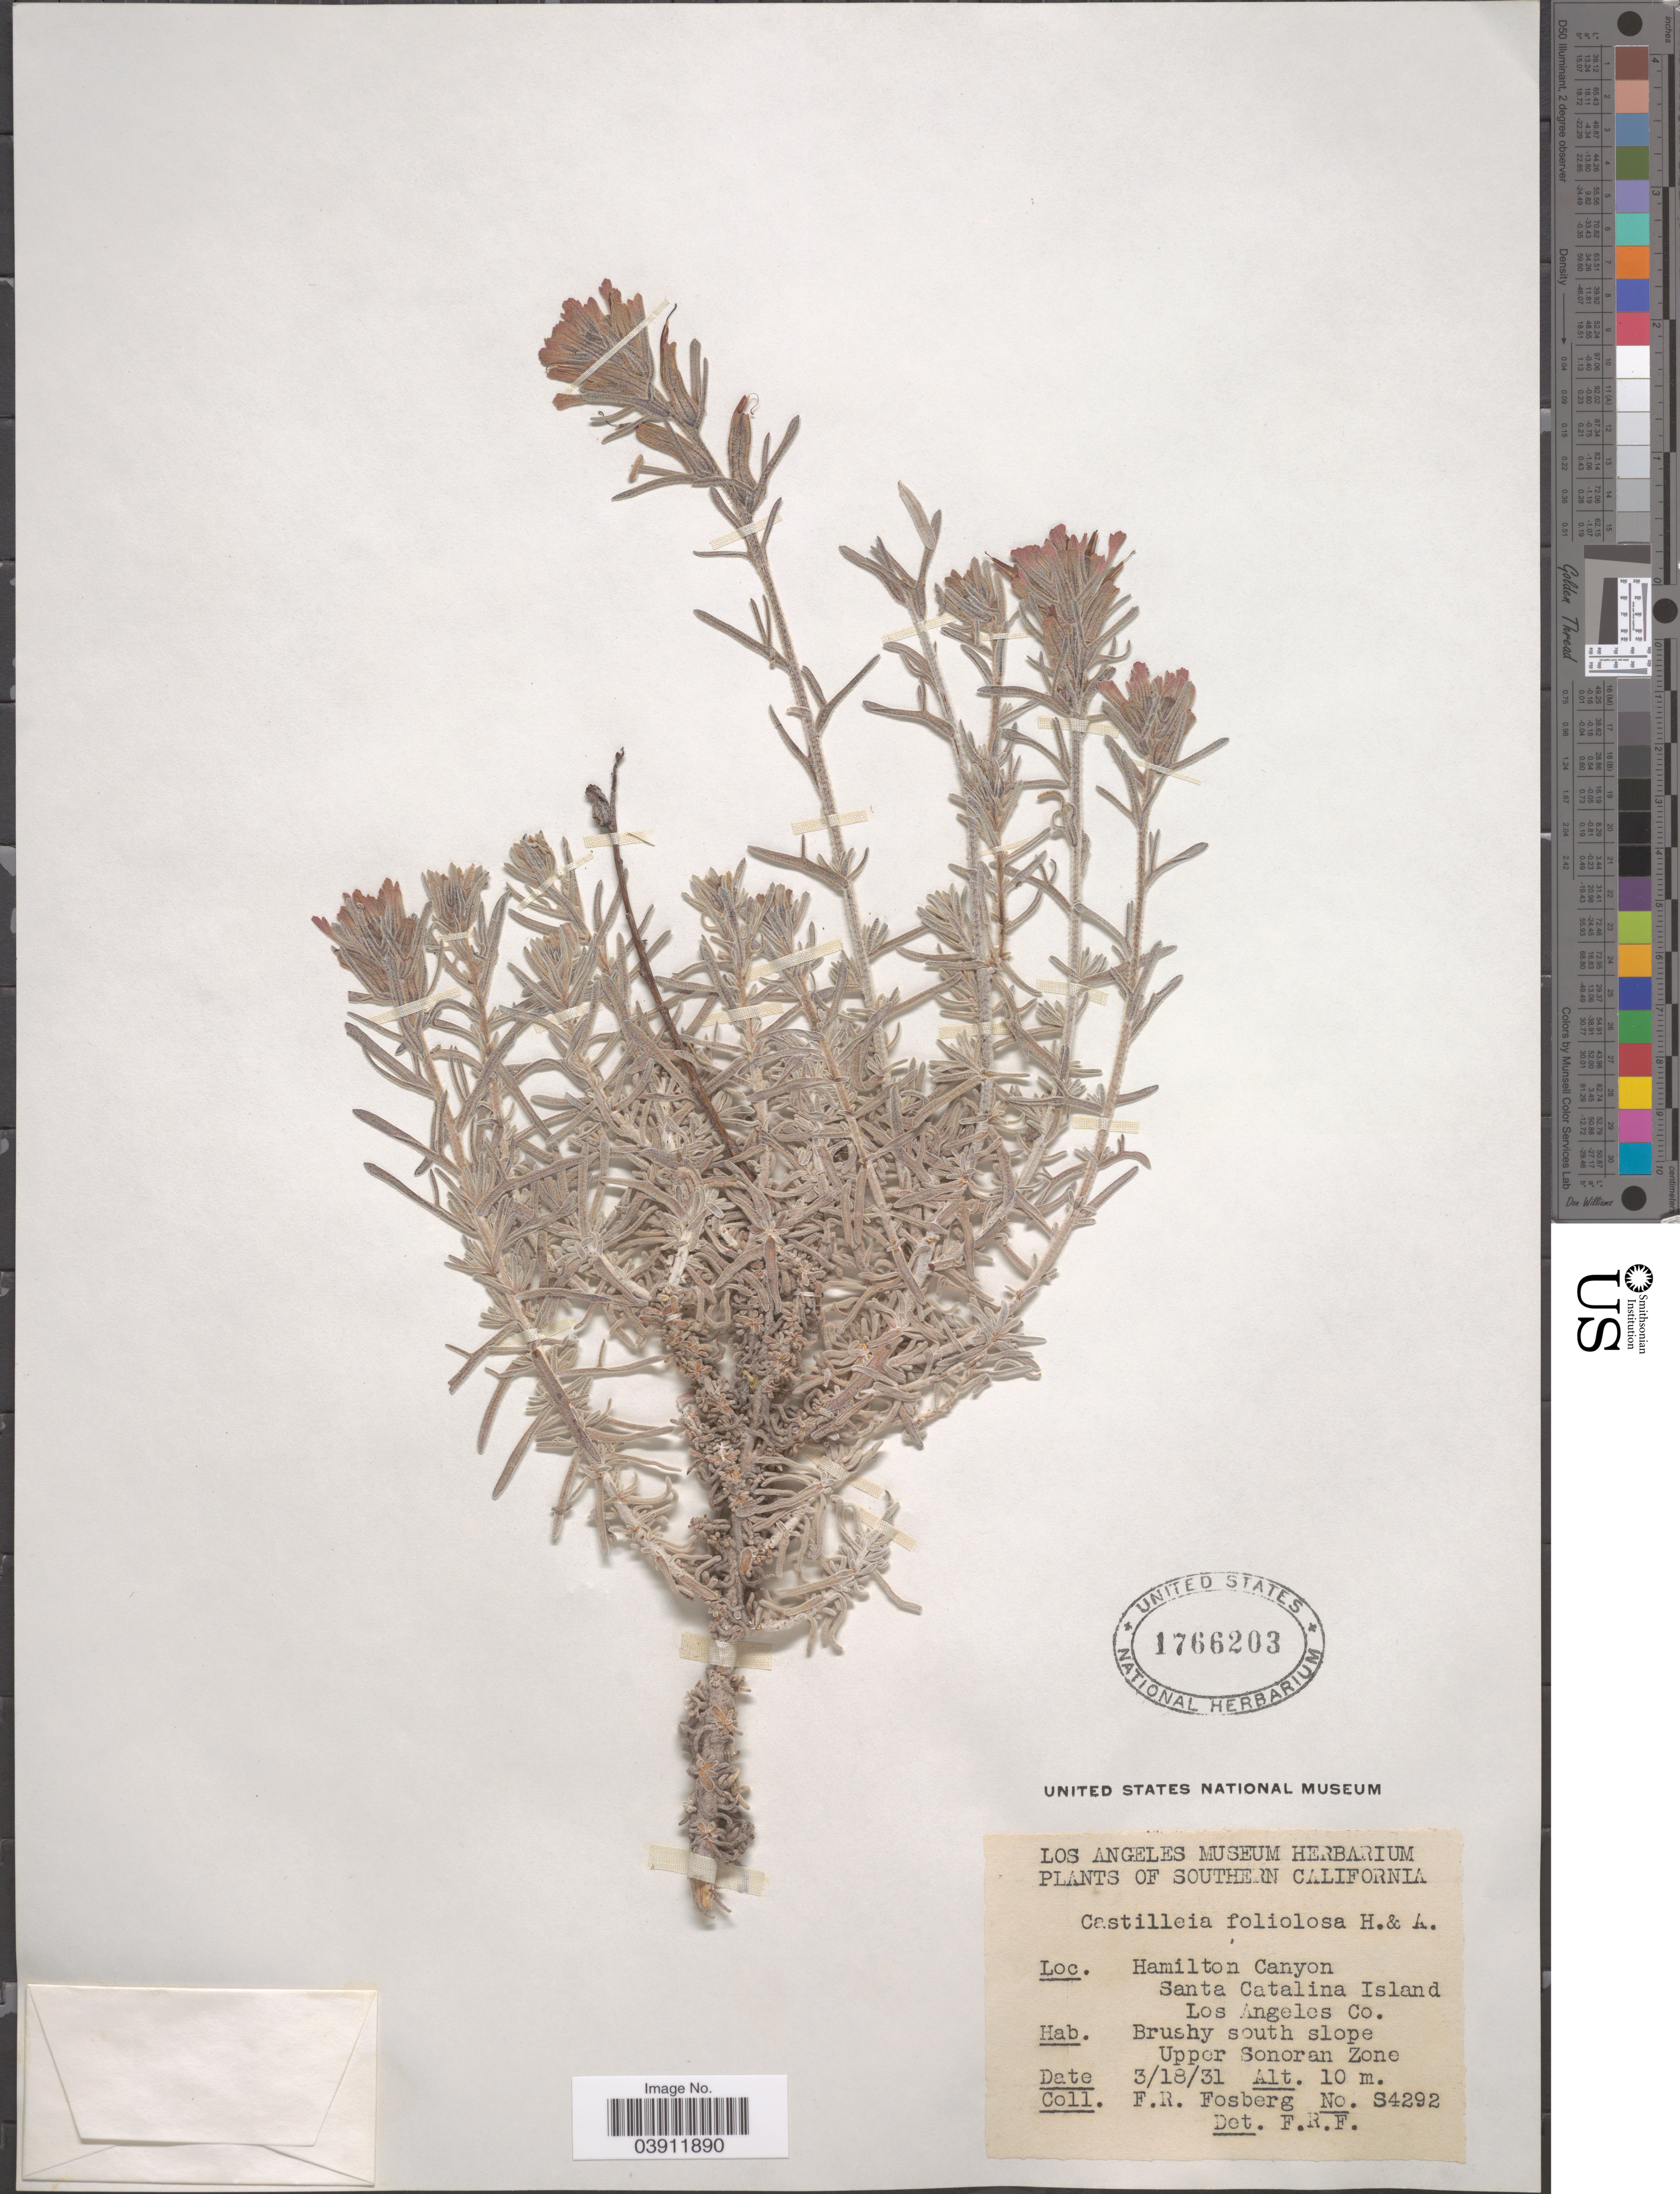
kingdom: Plantae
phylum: Tracheophyta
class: Magnoliopsida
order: Lamiales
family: Orobanchaceae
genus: Castilleja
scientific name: Castilleja foliolosa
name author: Hook. f.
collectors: F. R. Fosberg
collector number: S4292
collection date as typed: Transcribed d/m/y: 18/3/31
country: United States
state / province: California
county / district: Los Angeles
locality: Southern California. Hamilton Canyon. Santa Catalina Island. Los Angeles Co. Brushy south slope Upper Sonoran Zone.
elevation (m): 10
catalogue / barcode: US 1766203